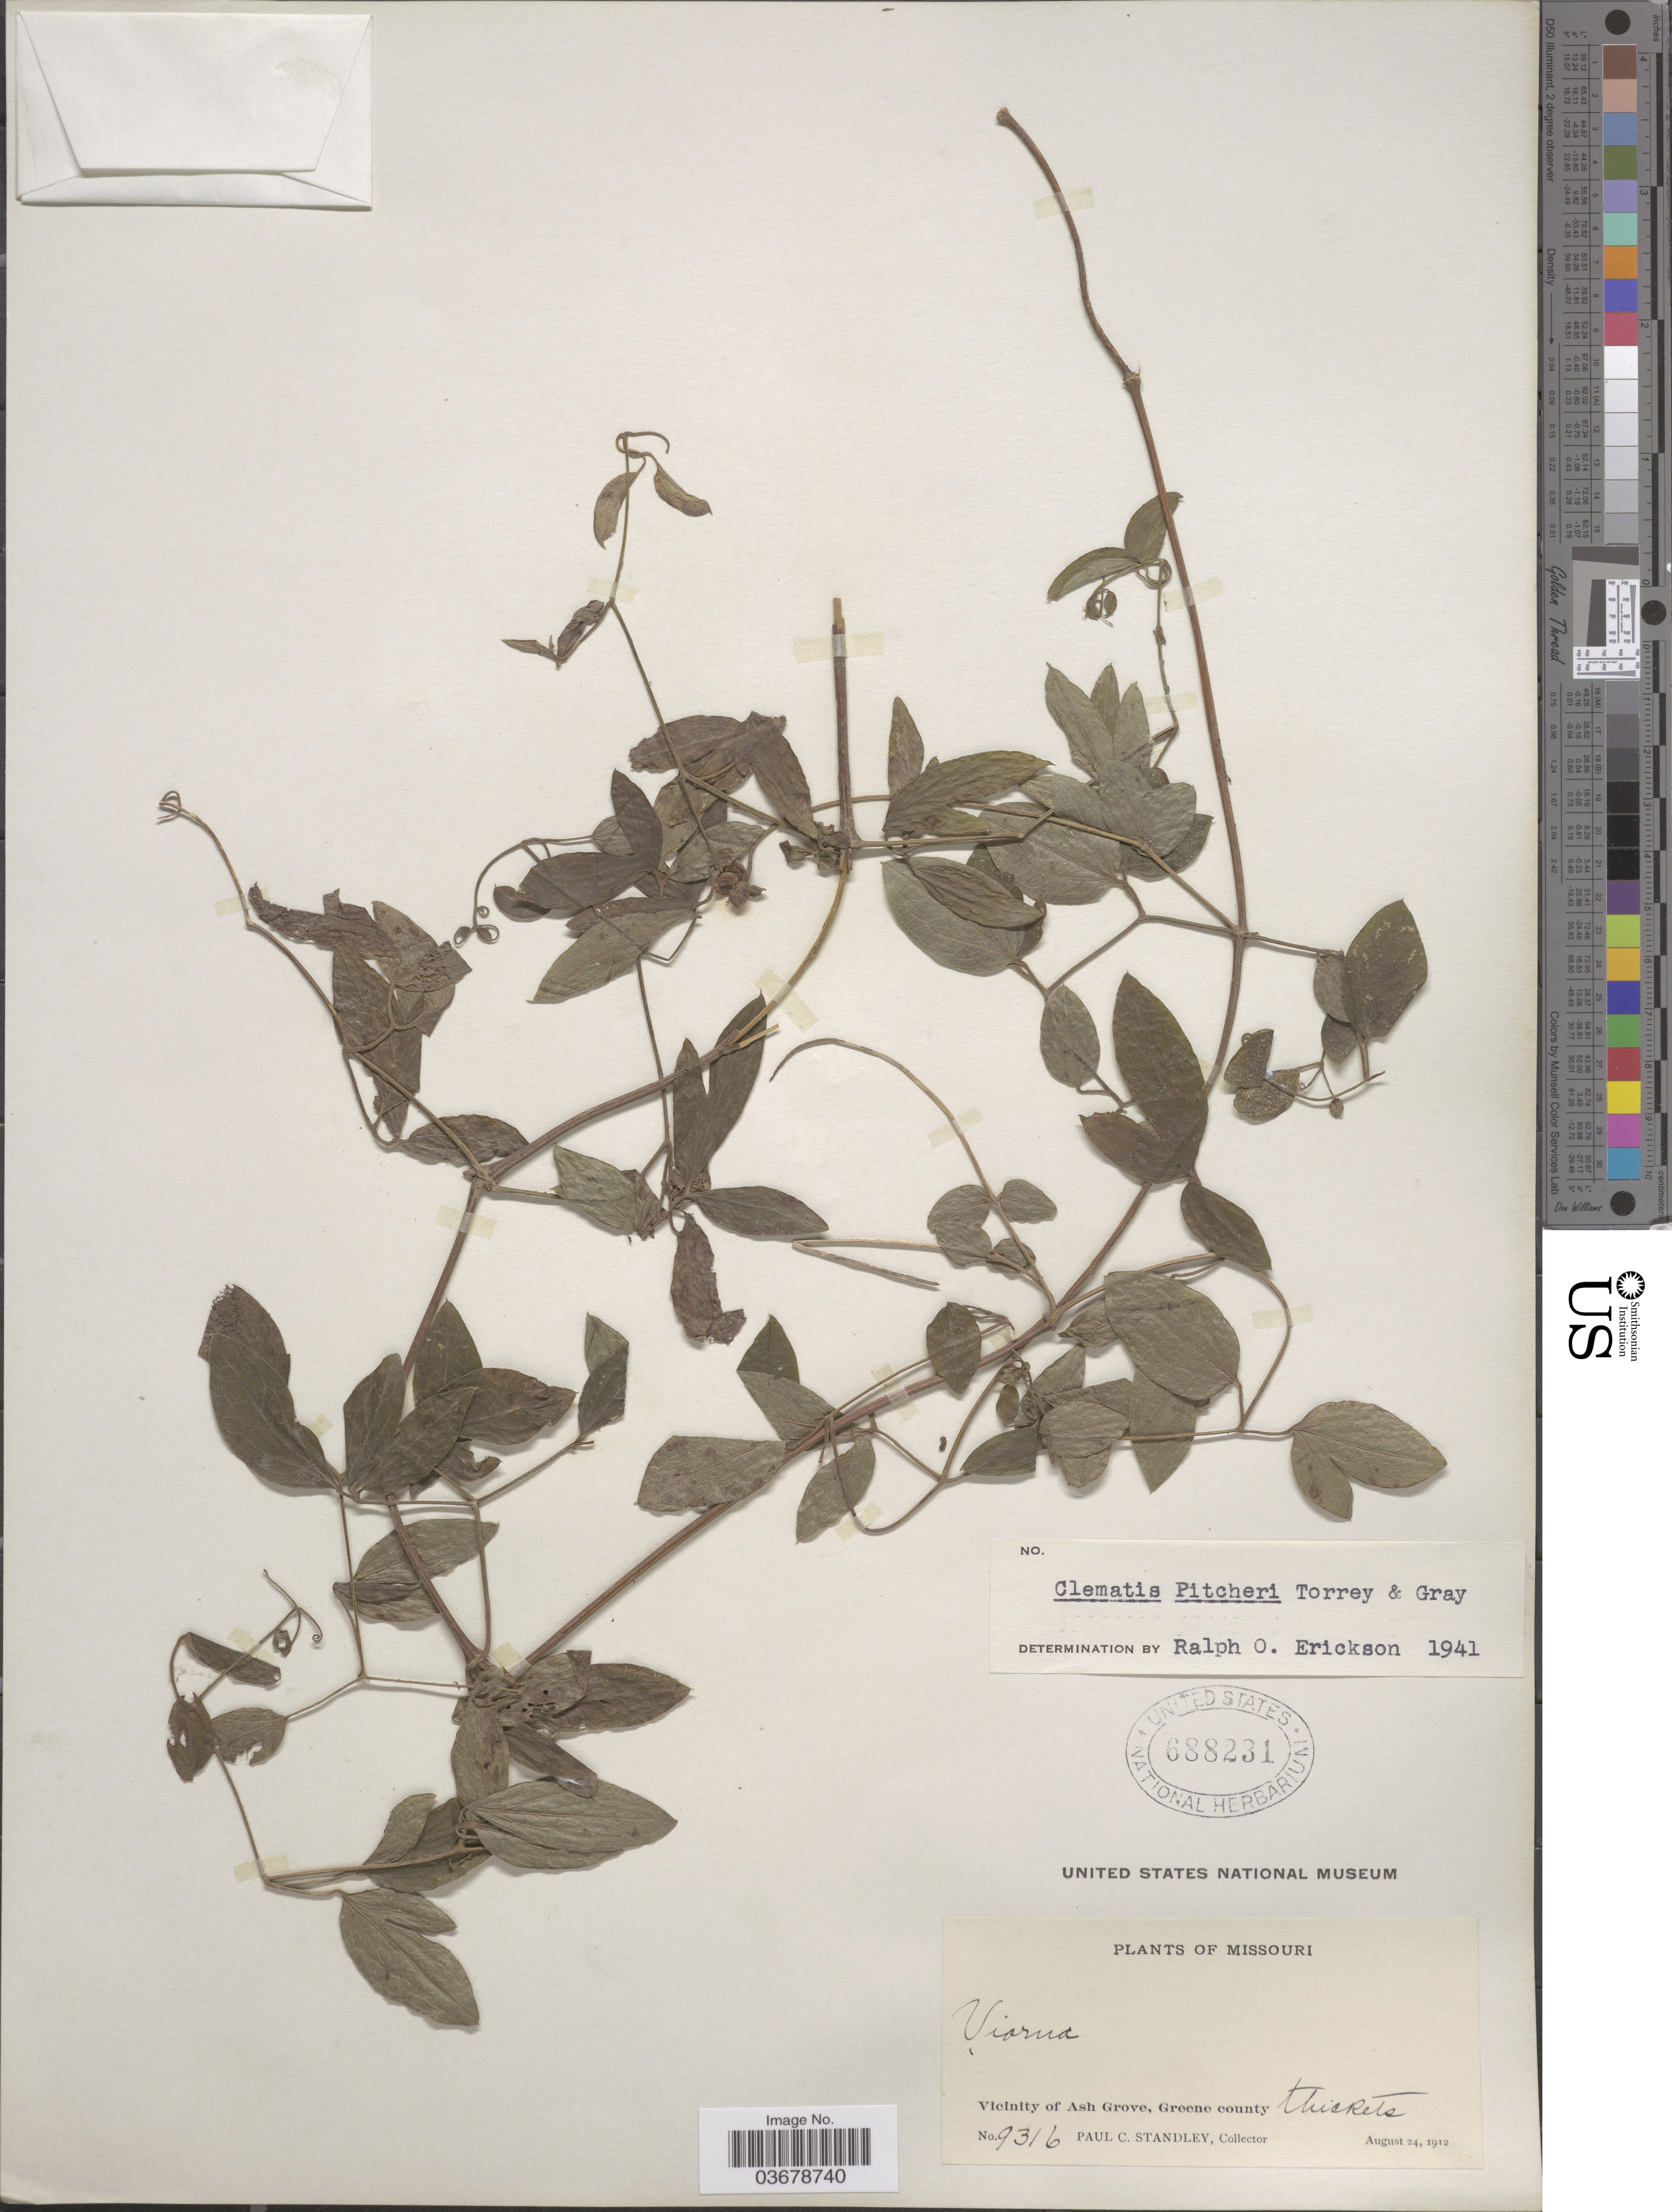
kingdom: Plantae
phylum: Tracheophyta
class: Magnoliopsida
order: Ranunculales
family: Ranunculaceae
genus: Clematis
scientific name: Clematis viorna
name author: L.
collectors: P. C. Standley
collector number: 9316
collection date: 1912-08-24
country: United States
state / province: Missouri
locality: Vicinity of Ash Grove, Green county.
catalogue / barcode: US 688231